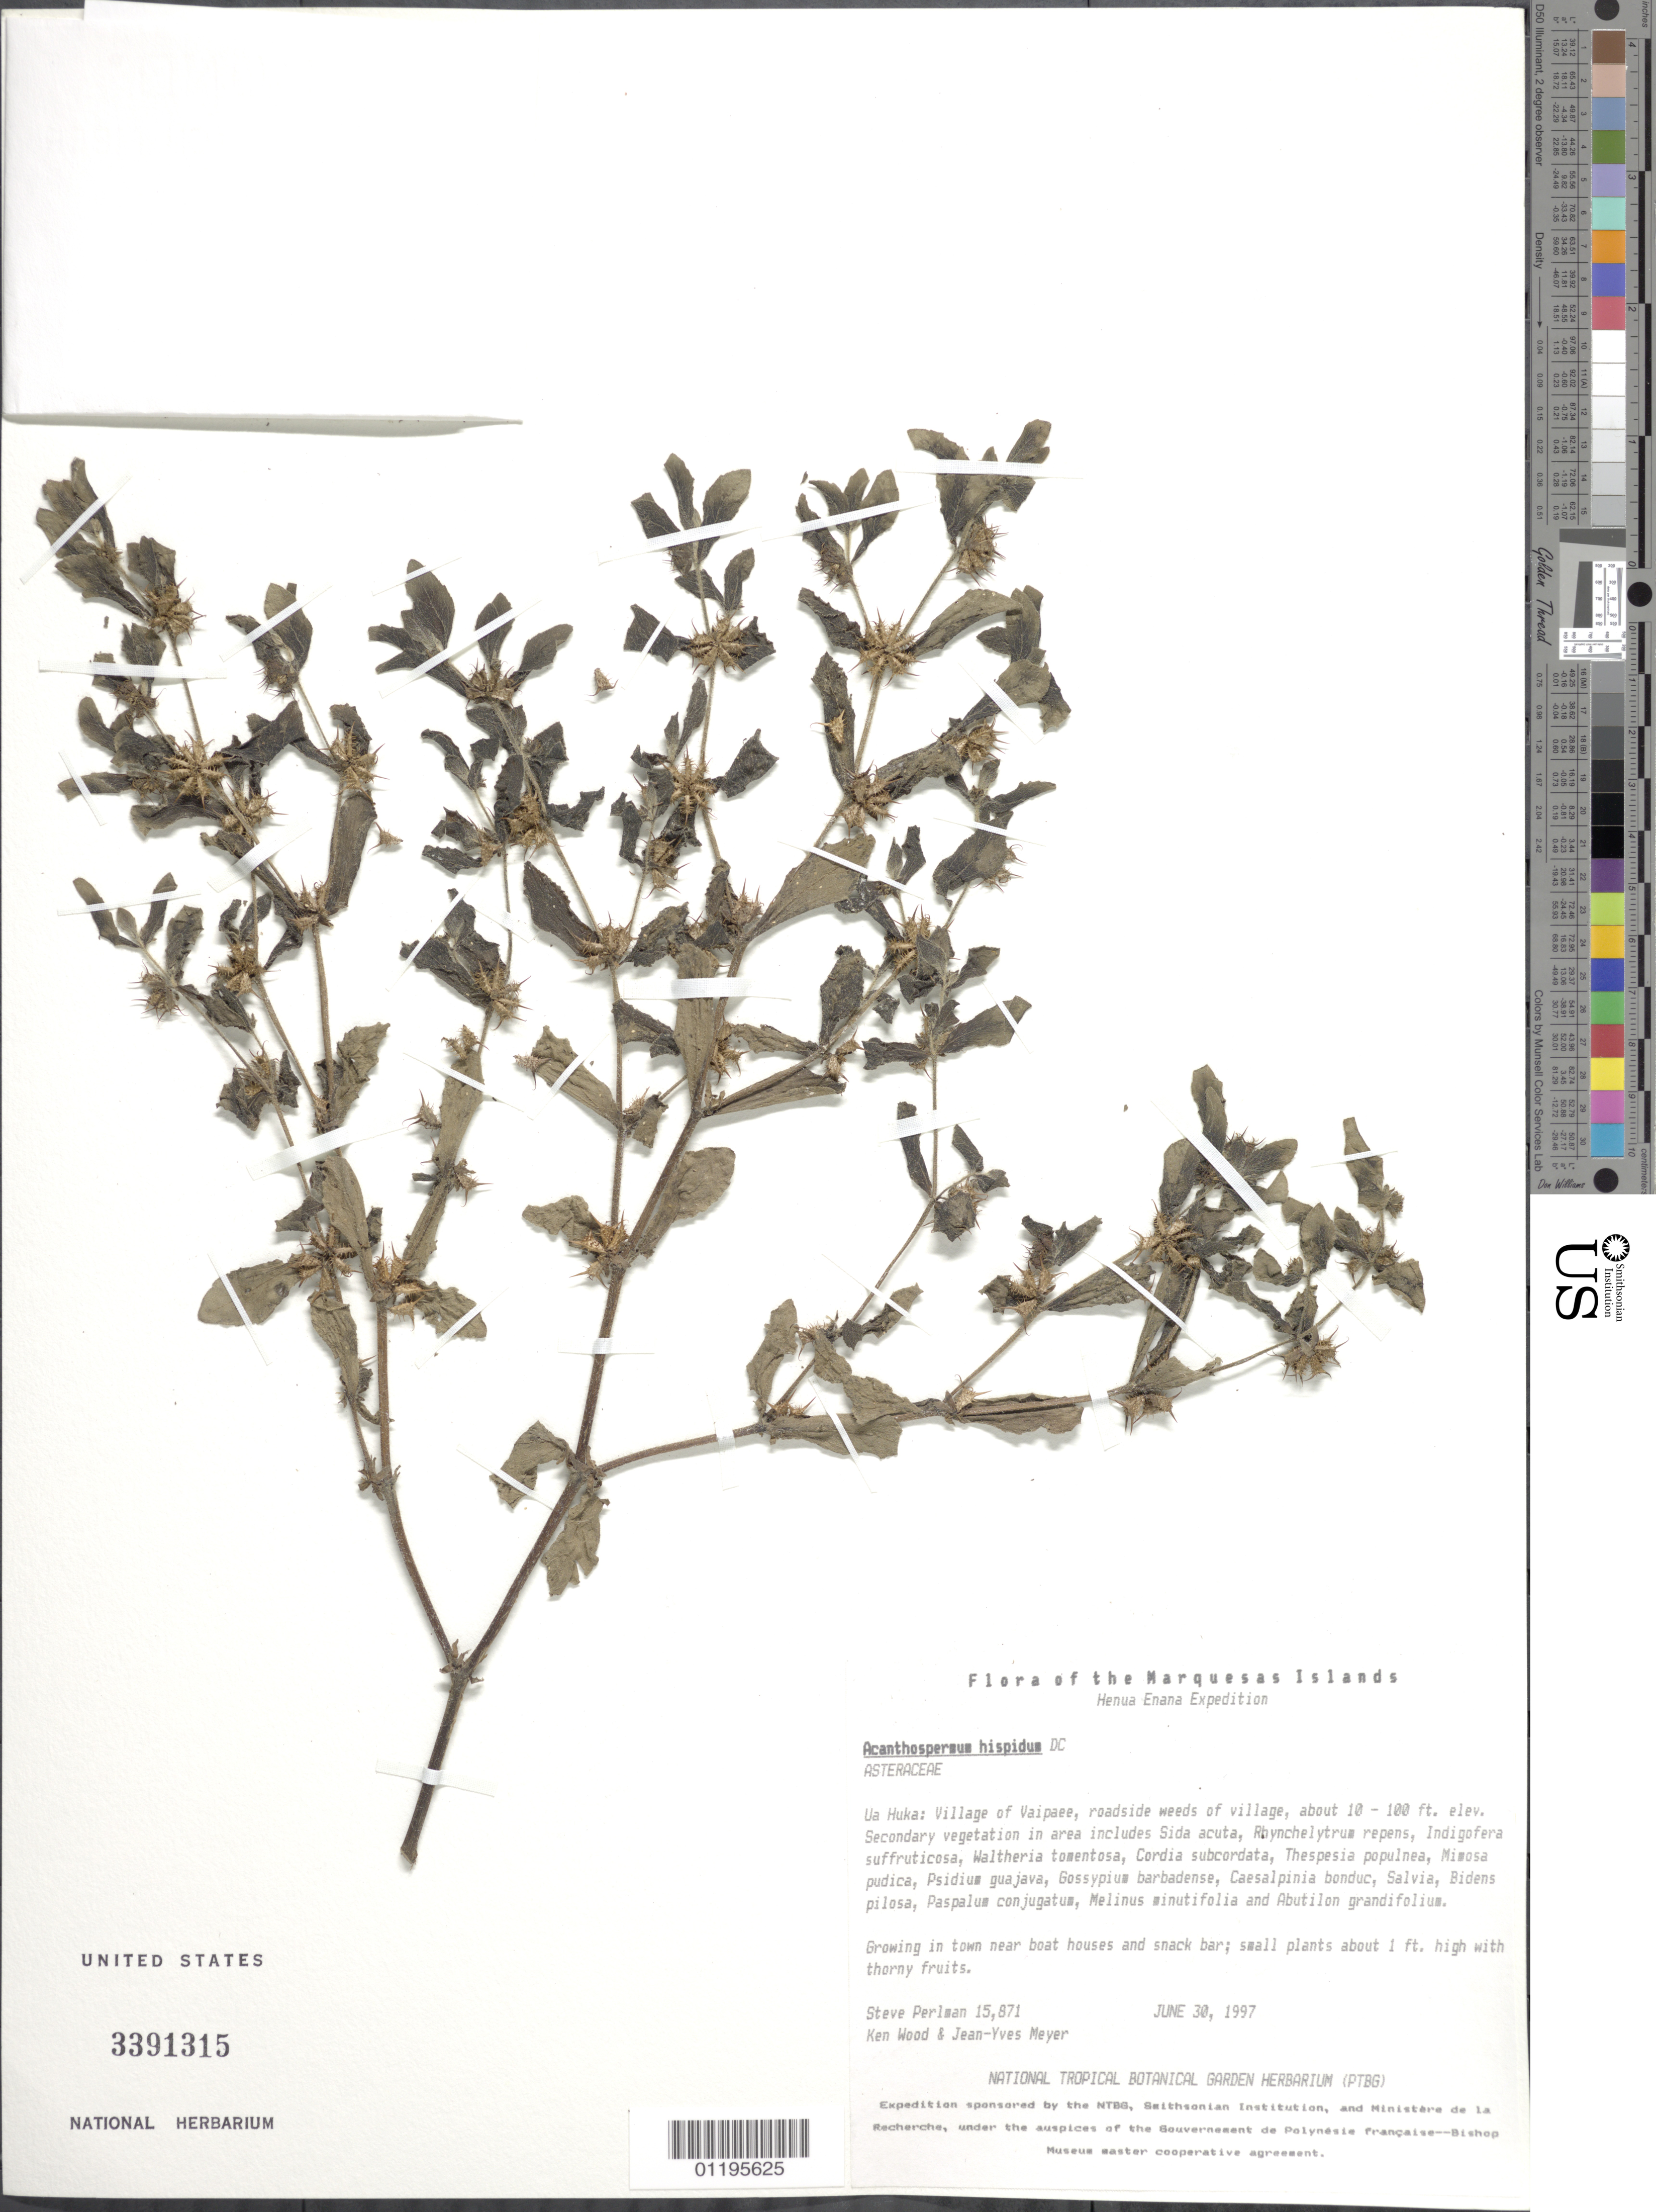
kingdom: Plantae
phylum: Tracheophyta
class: Magnoliopsida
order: Asterales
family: Asteraceae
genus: Acanthospermum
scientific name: Acanthospermum hispidum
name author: DC.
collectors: S. P. Perlman, K. R. Wood & J.-Y. Meyer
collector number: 15871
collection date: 1997-06-30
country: French Polynesia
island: Ua Huka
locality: Village of Vaipaee, near boat houses and snack bar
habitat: Roadside weeds of village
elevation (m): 3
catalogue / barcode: US 3391315